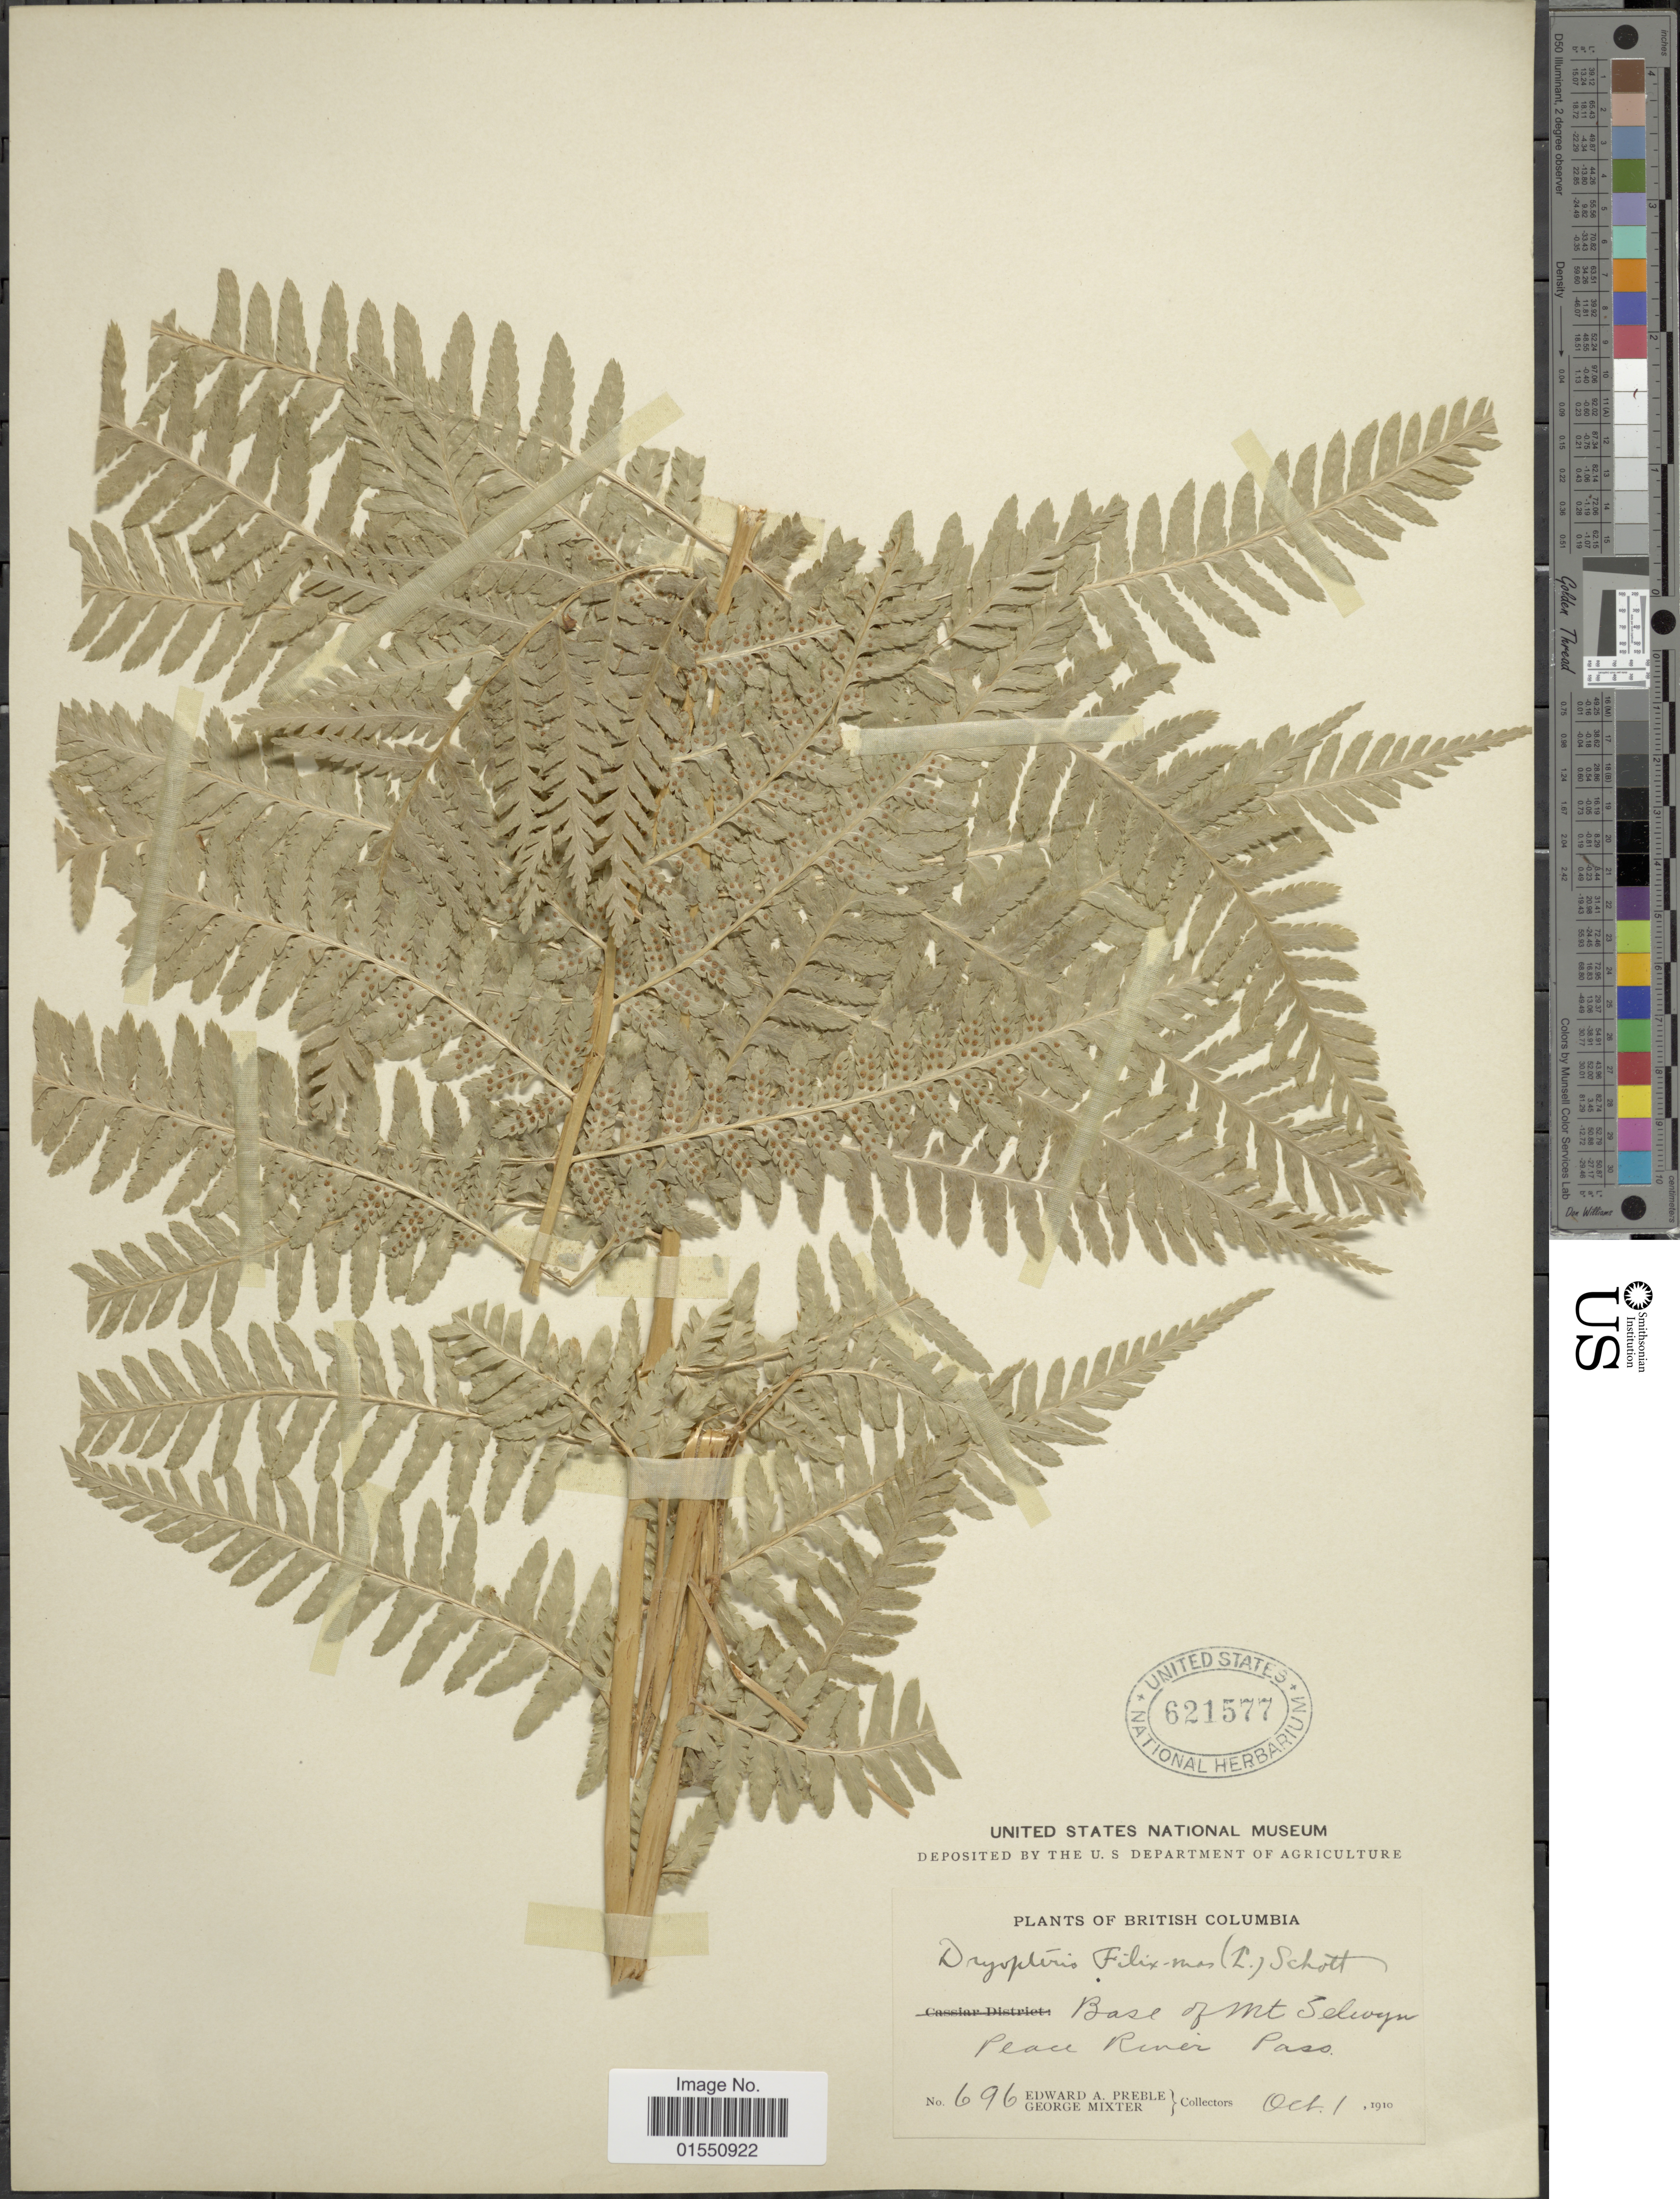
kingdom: Plantae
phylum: Tracheophyta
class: Polypodiopsida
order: Polypodiales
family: Dryopteridaceae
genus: Dryopteris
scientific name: Dryopteris filix-mas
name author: (L.) Schott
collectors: E. Preble & G. Mixter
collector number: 696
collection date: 1910-10-01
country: Canada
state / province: British Columbia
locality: Base of Mt. Selwyn. Peace River Pass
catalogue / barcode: US 621577